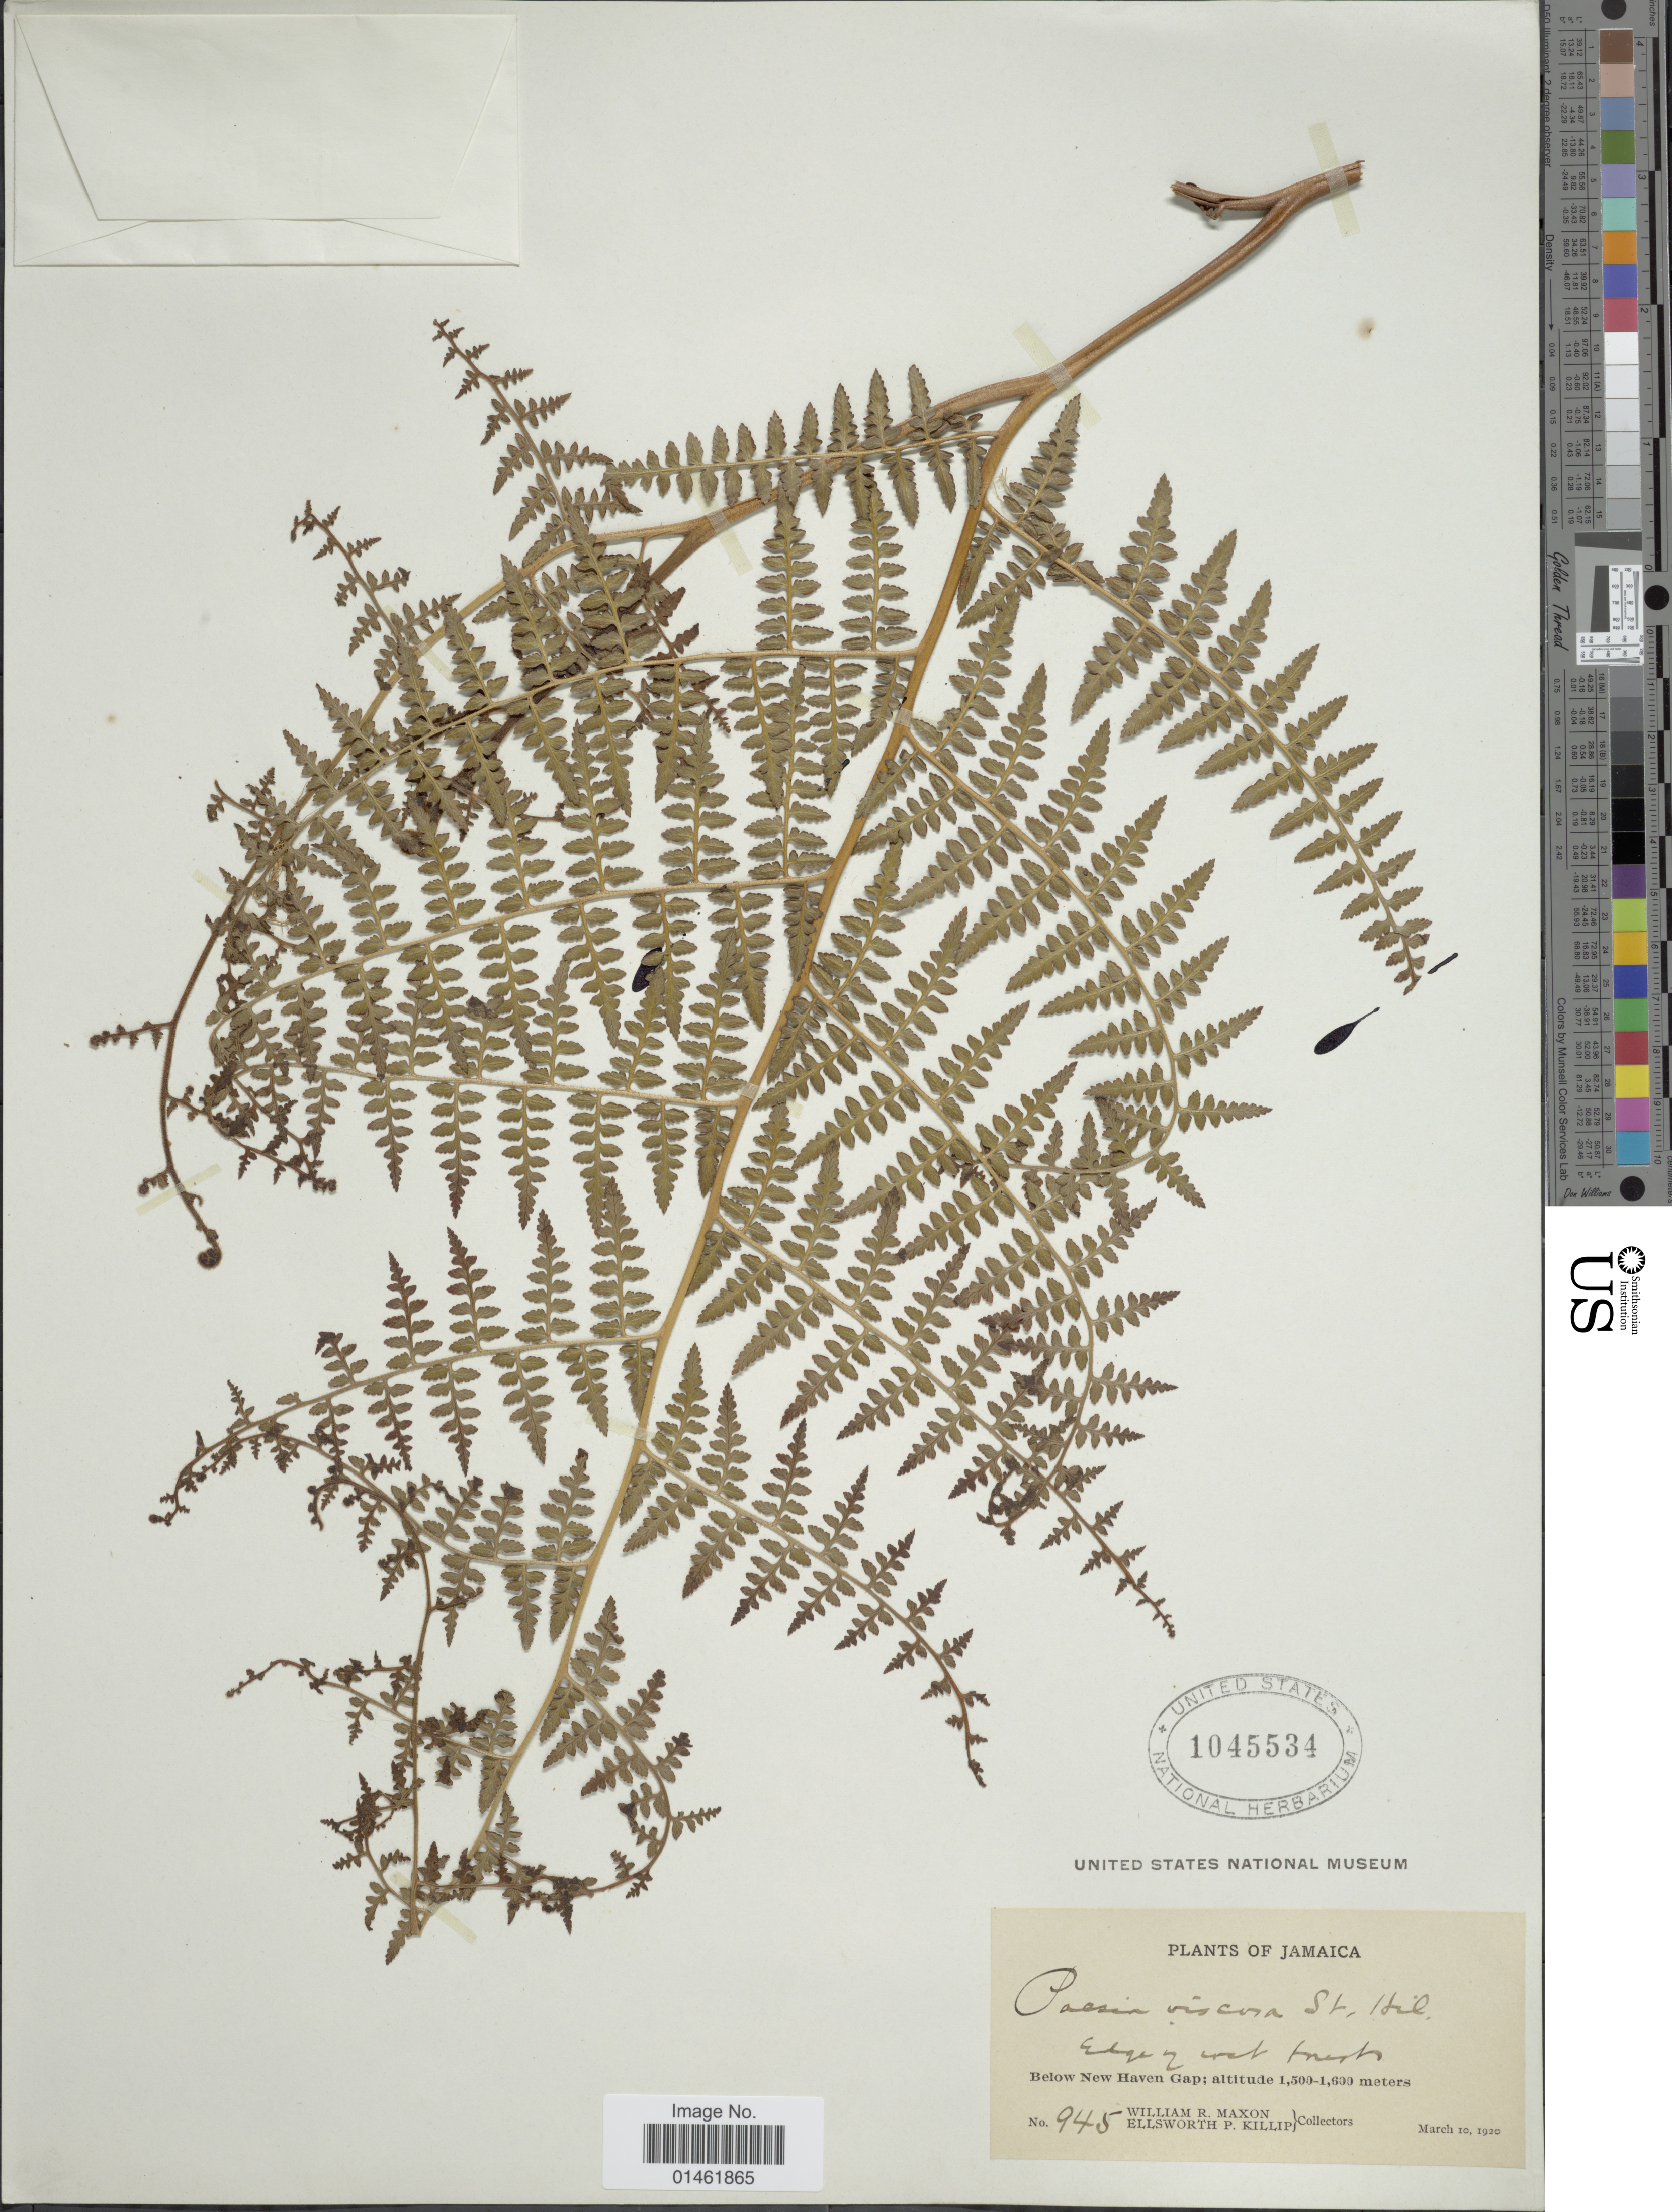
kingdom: Plantae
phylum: Tracheophyta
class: Polypodiopsida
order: Polypodiales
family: Dennstaedtiaceae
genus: Paesia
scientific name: Paesia glandulosa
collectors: W. R. Maxon & E. P. Killip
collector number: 945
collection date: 1920-03-10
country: Jamaica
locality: Below New Haven Gap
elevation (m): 1500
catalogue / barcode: US 1045534